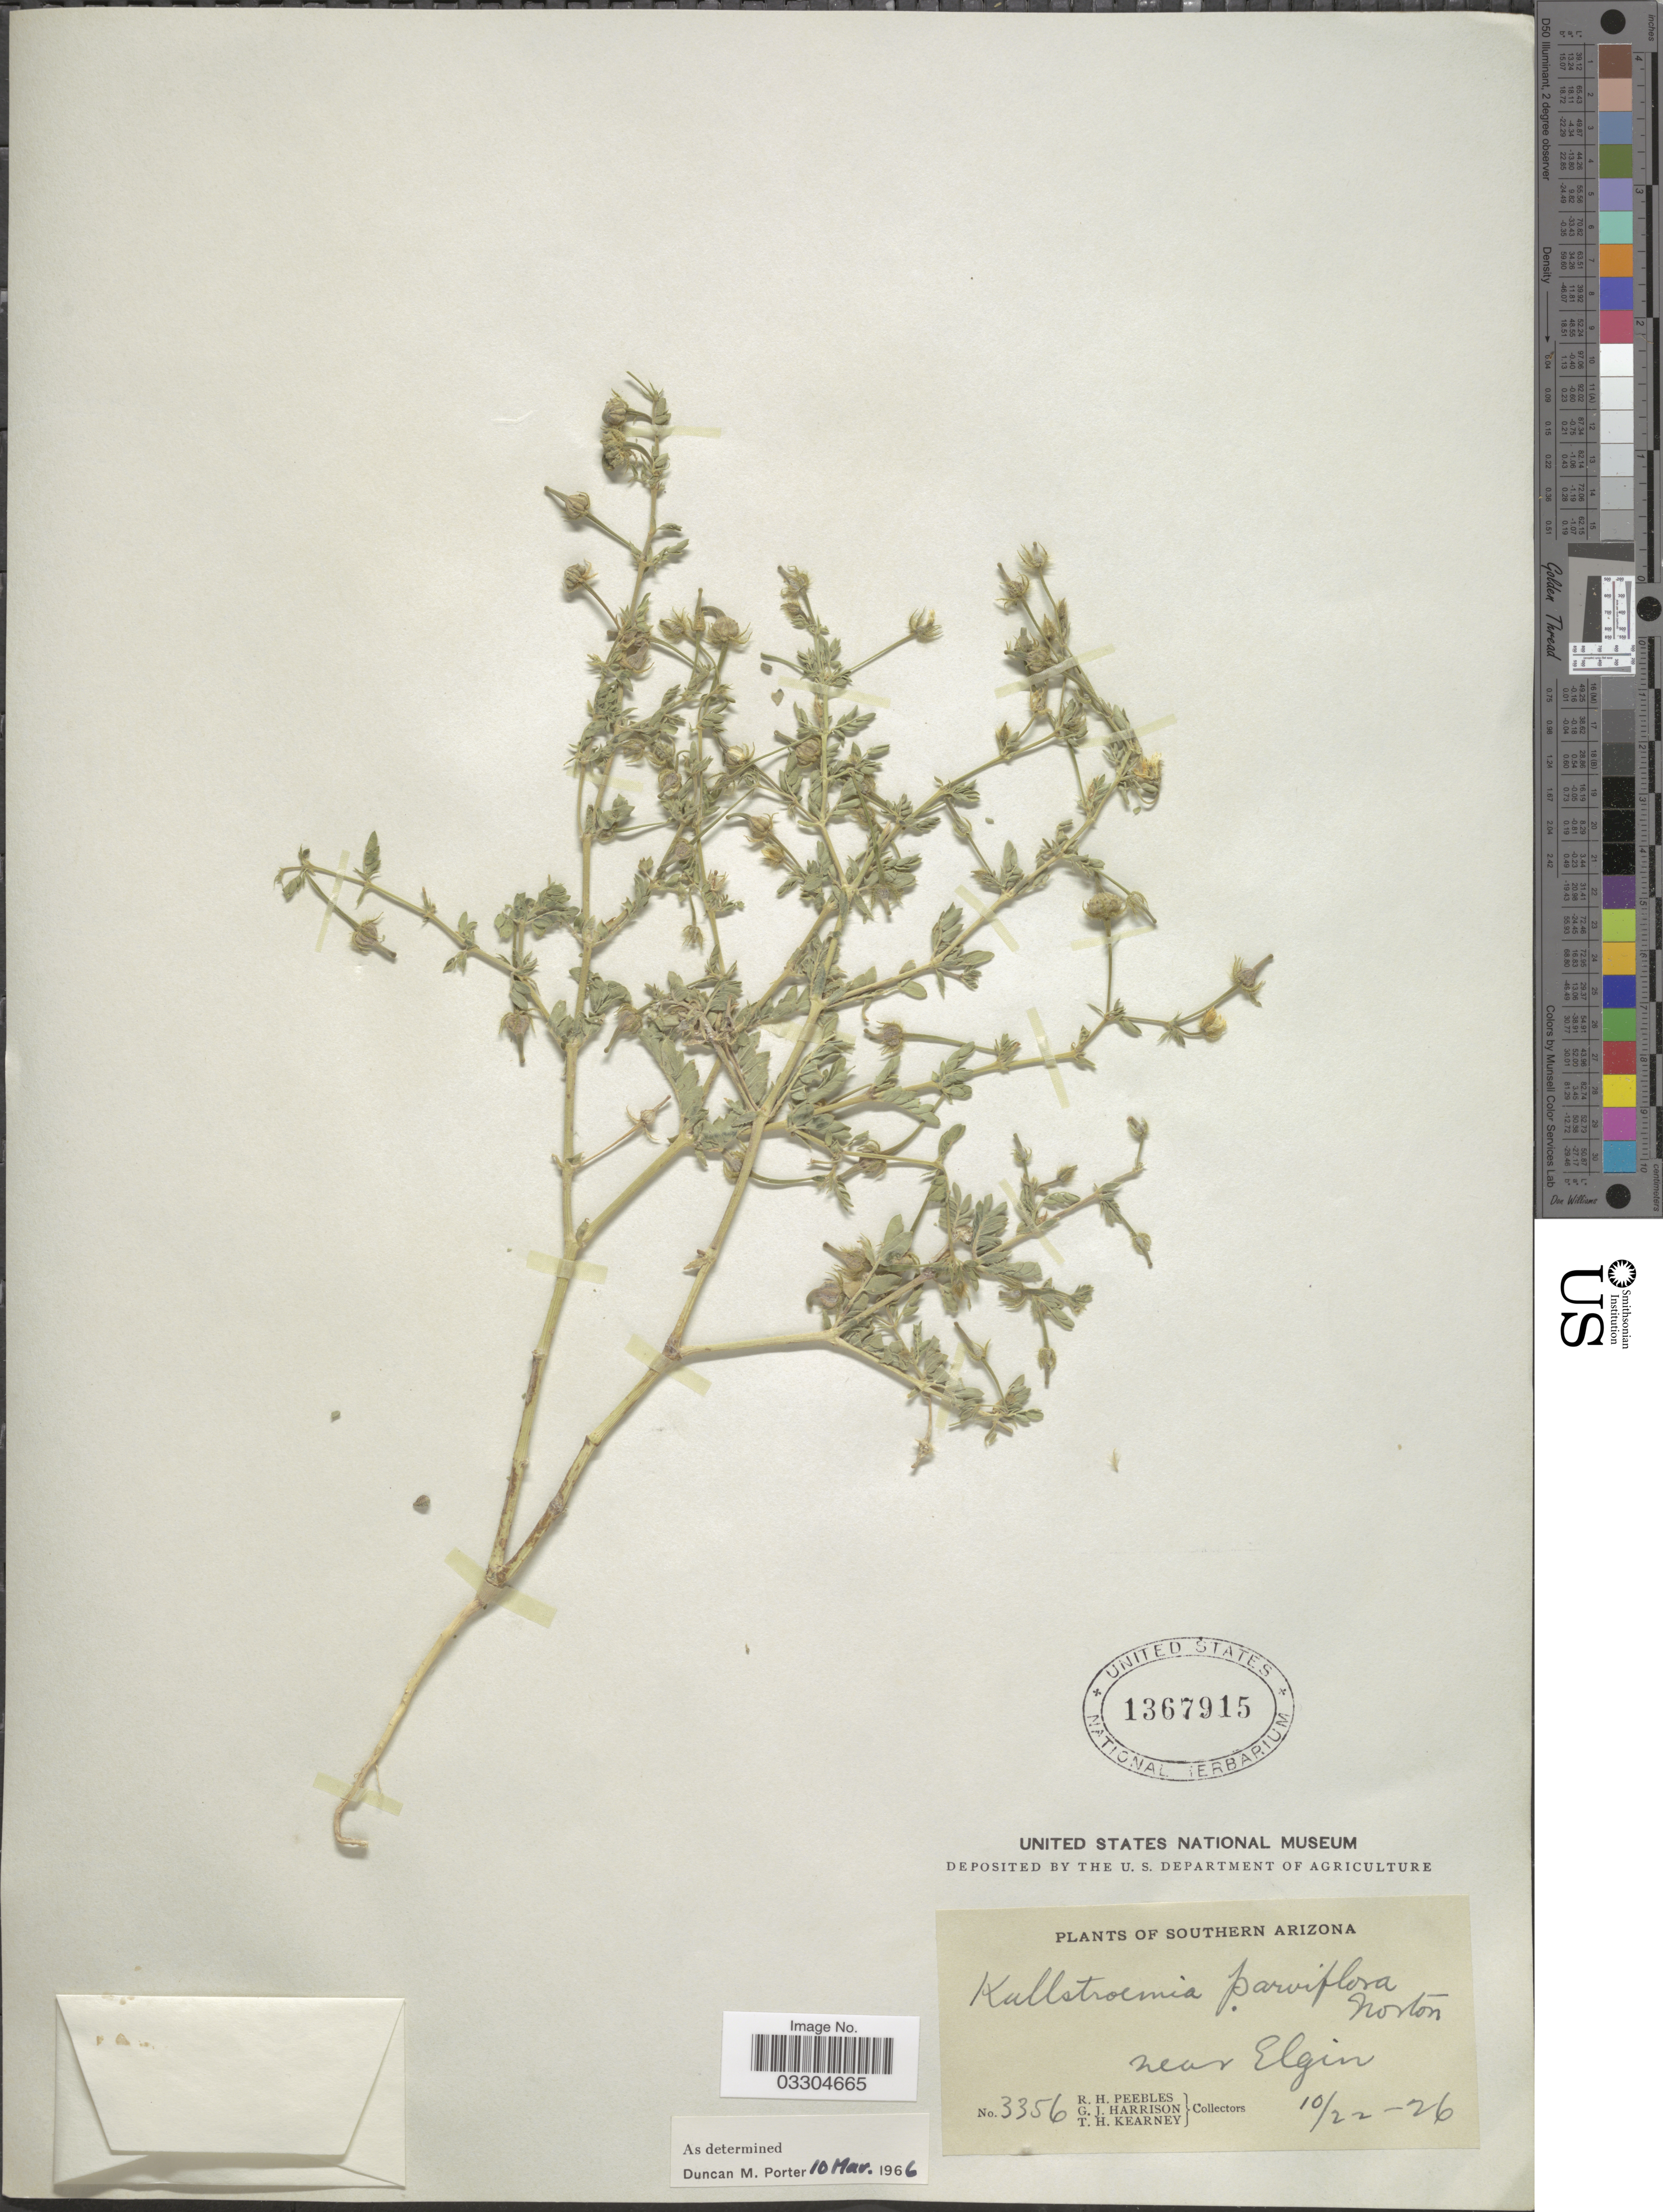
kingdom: Plantae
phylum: Tracheophyta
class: Magnoliopsida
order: Zygophyllales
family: Zygophyllaceae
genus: Kallstroemia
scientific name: Kallstroemia parviflora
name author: Norton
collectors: R. H. Peebles, G. J. Harrison & T. H. Kearney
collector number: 3356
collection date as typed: Transcribed d/m/y: 22/10/26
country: United States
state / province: Arizona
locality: Southern Arizona near Elgin.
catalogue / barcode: US 1367915